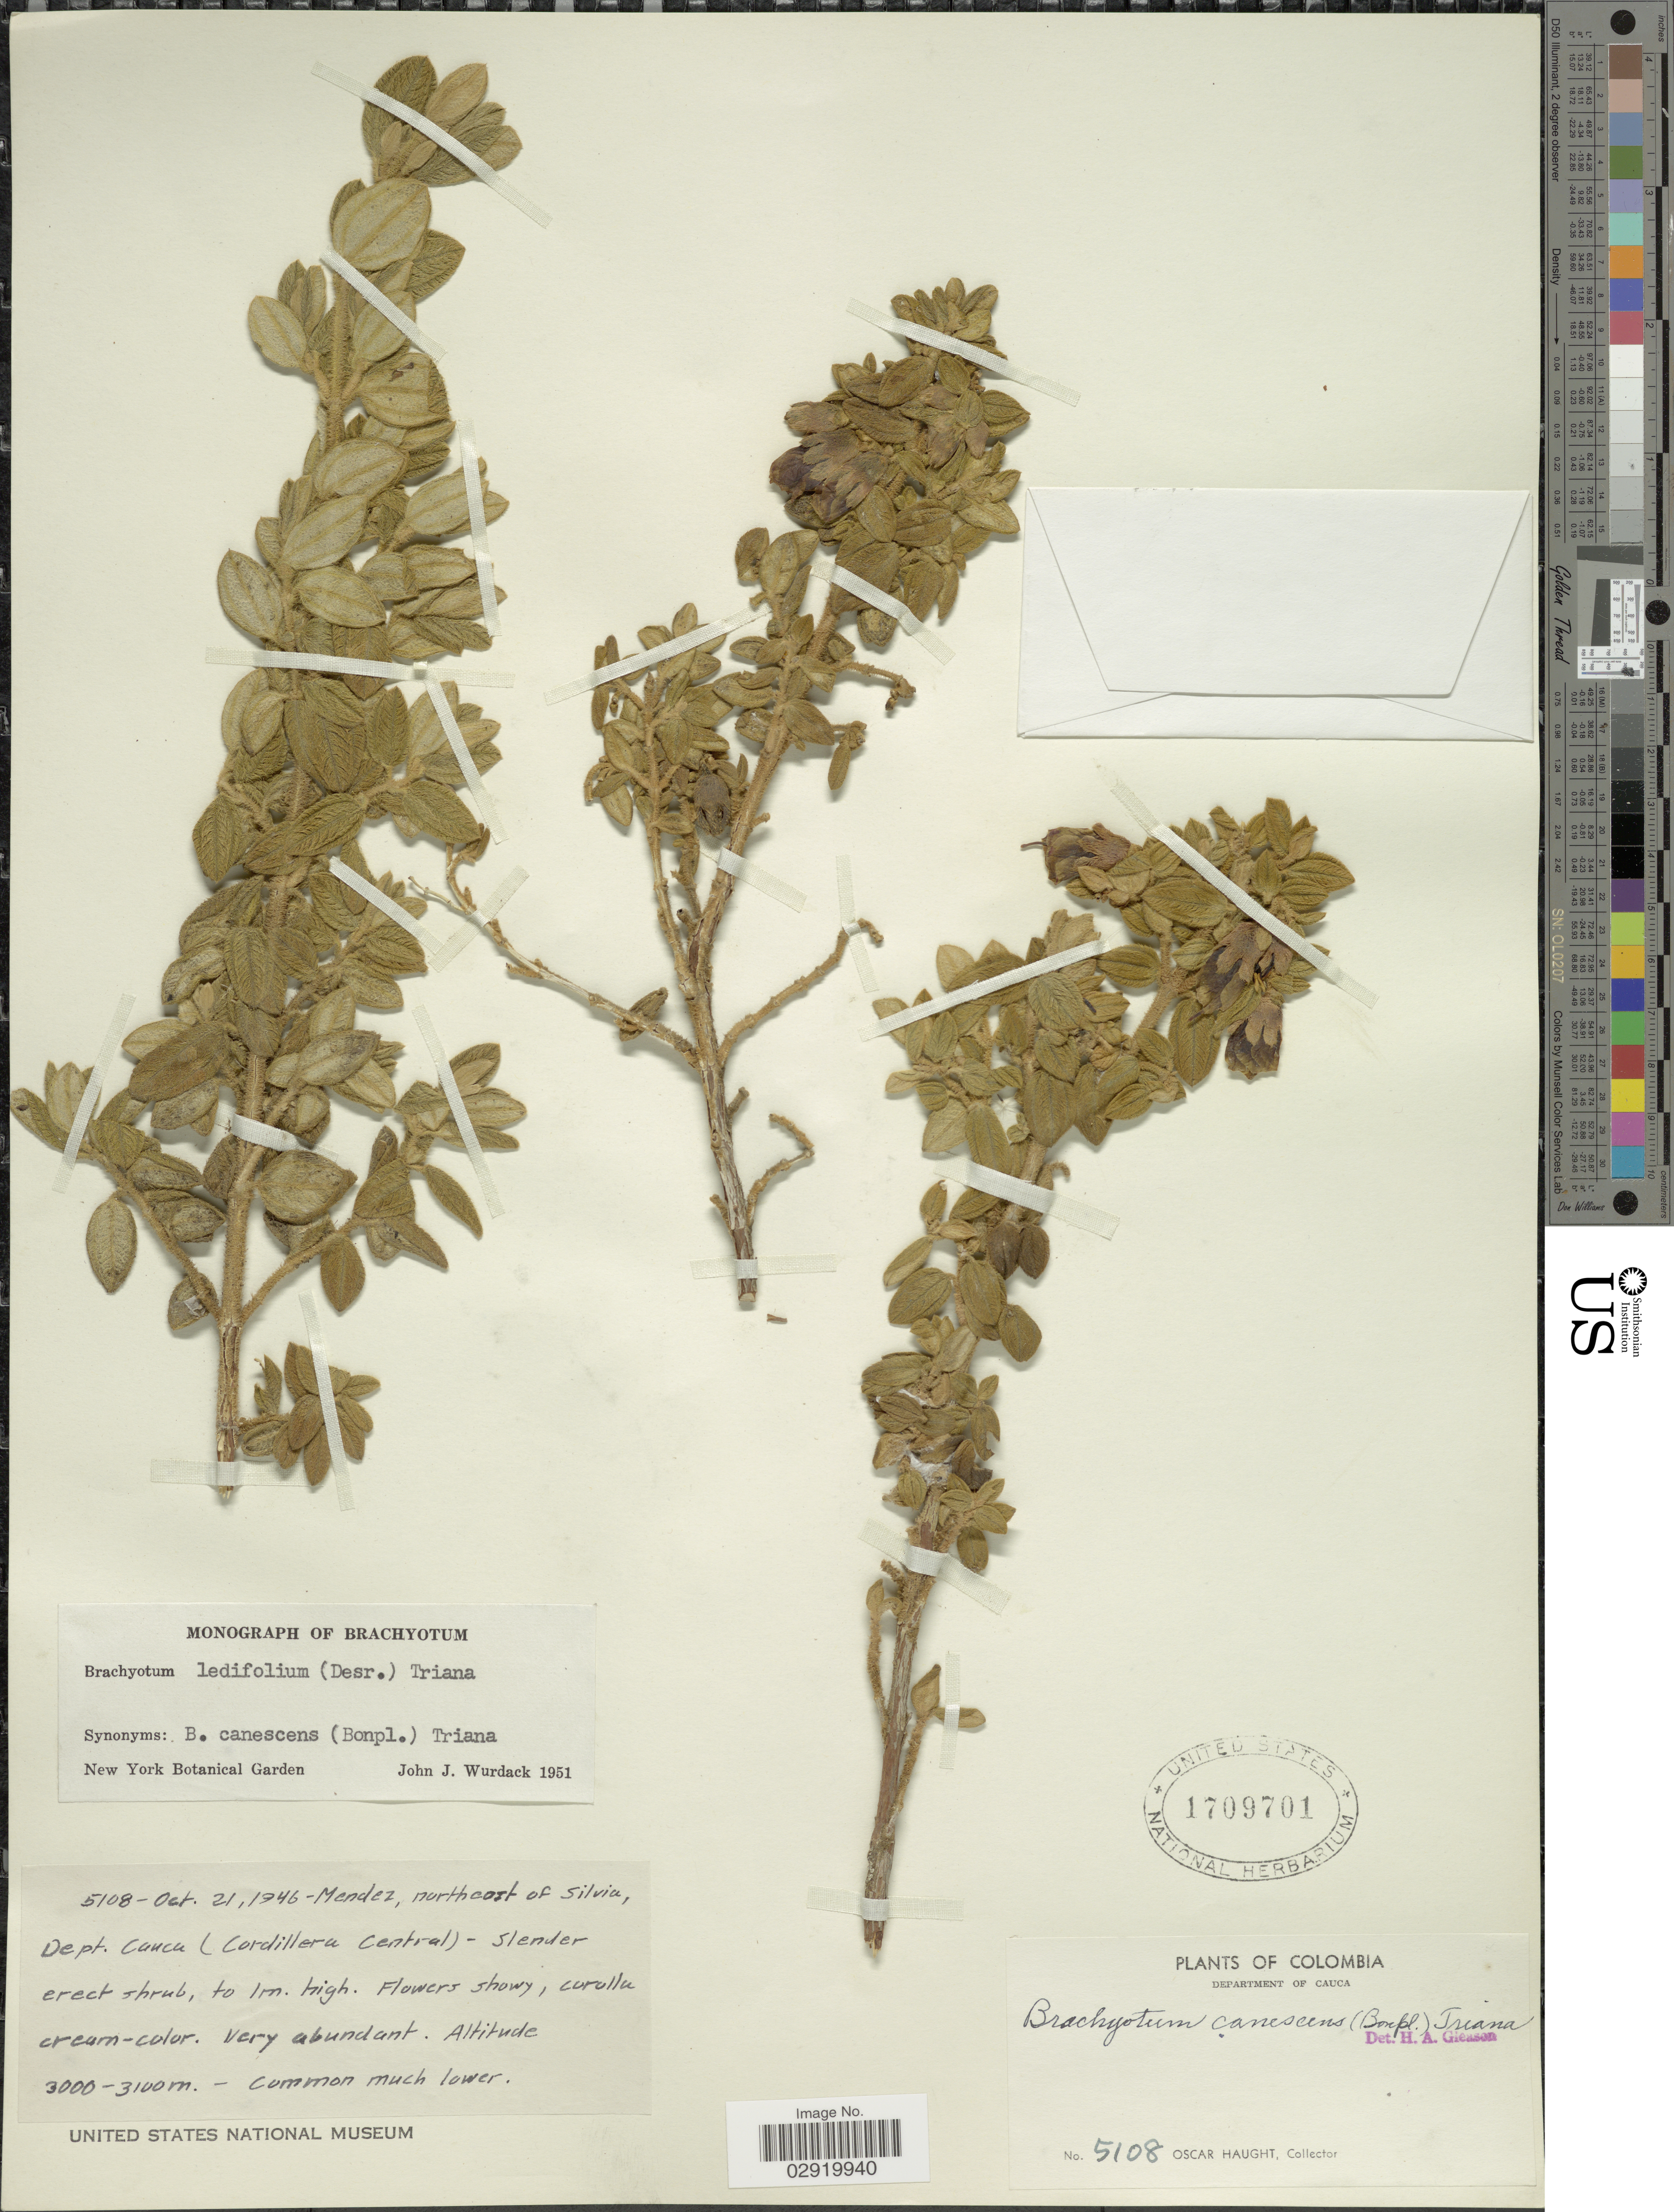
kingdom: Plantae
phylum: Tracheophyta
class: Magnoliopsida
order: Myrtales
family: Melastomataceae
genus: Brachyotum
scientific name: Brachyotum ledifolium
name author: (Desr.) Triana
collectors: O. Haught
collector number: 5108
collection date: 1946-10-21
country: Colombia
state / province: Cauca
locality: Mendez, northeast of Silvia, Dept. Cauca (Cordillera Central).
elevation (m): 3000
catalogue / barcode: US 1709701